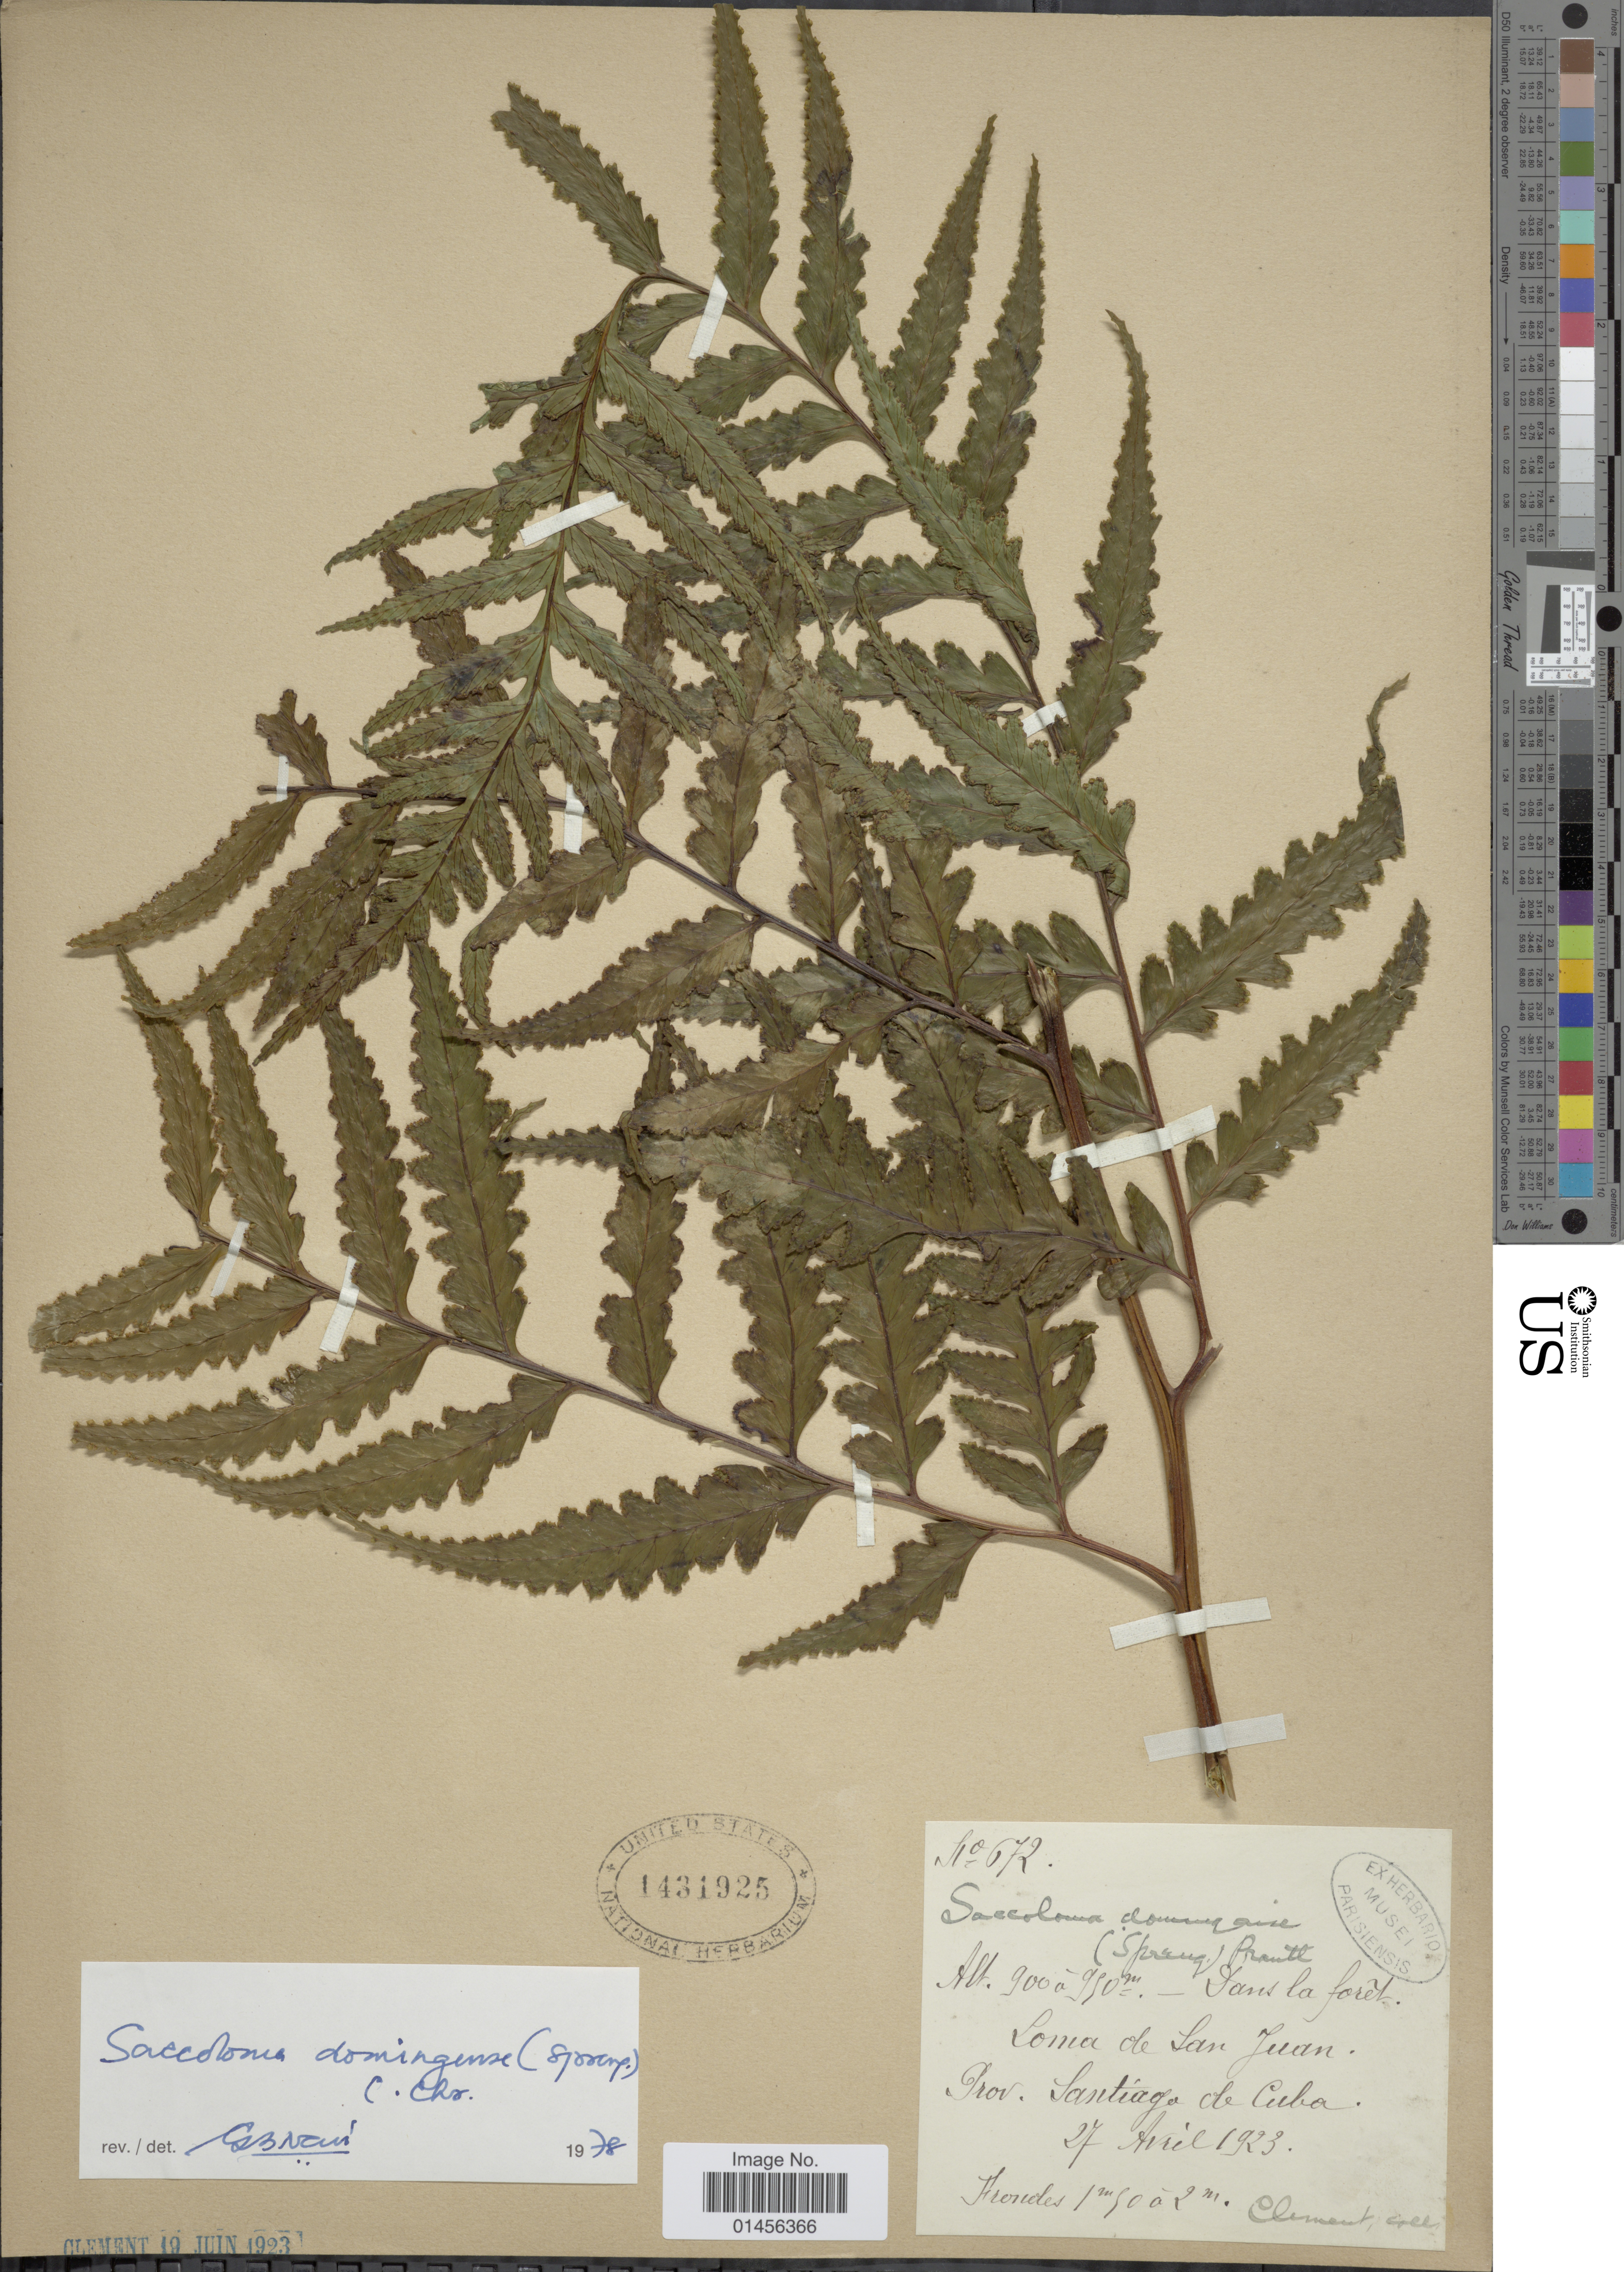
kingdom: Plantae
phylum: Tracheophyta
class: Polypodiopsida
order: Polypodiales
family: Saccolomataceae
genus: Saccoloma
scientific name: Saccoloma domingense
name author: (Spreng.) C. Chr.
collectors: -. Clement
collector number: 672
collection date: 1923-04-27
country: Cuba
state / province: Santiago de Cuba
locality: Loma de San Juan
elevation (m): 900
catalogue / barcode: US 1431925